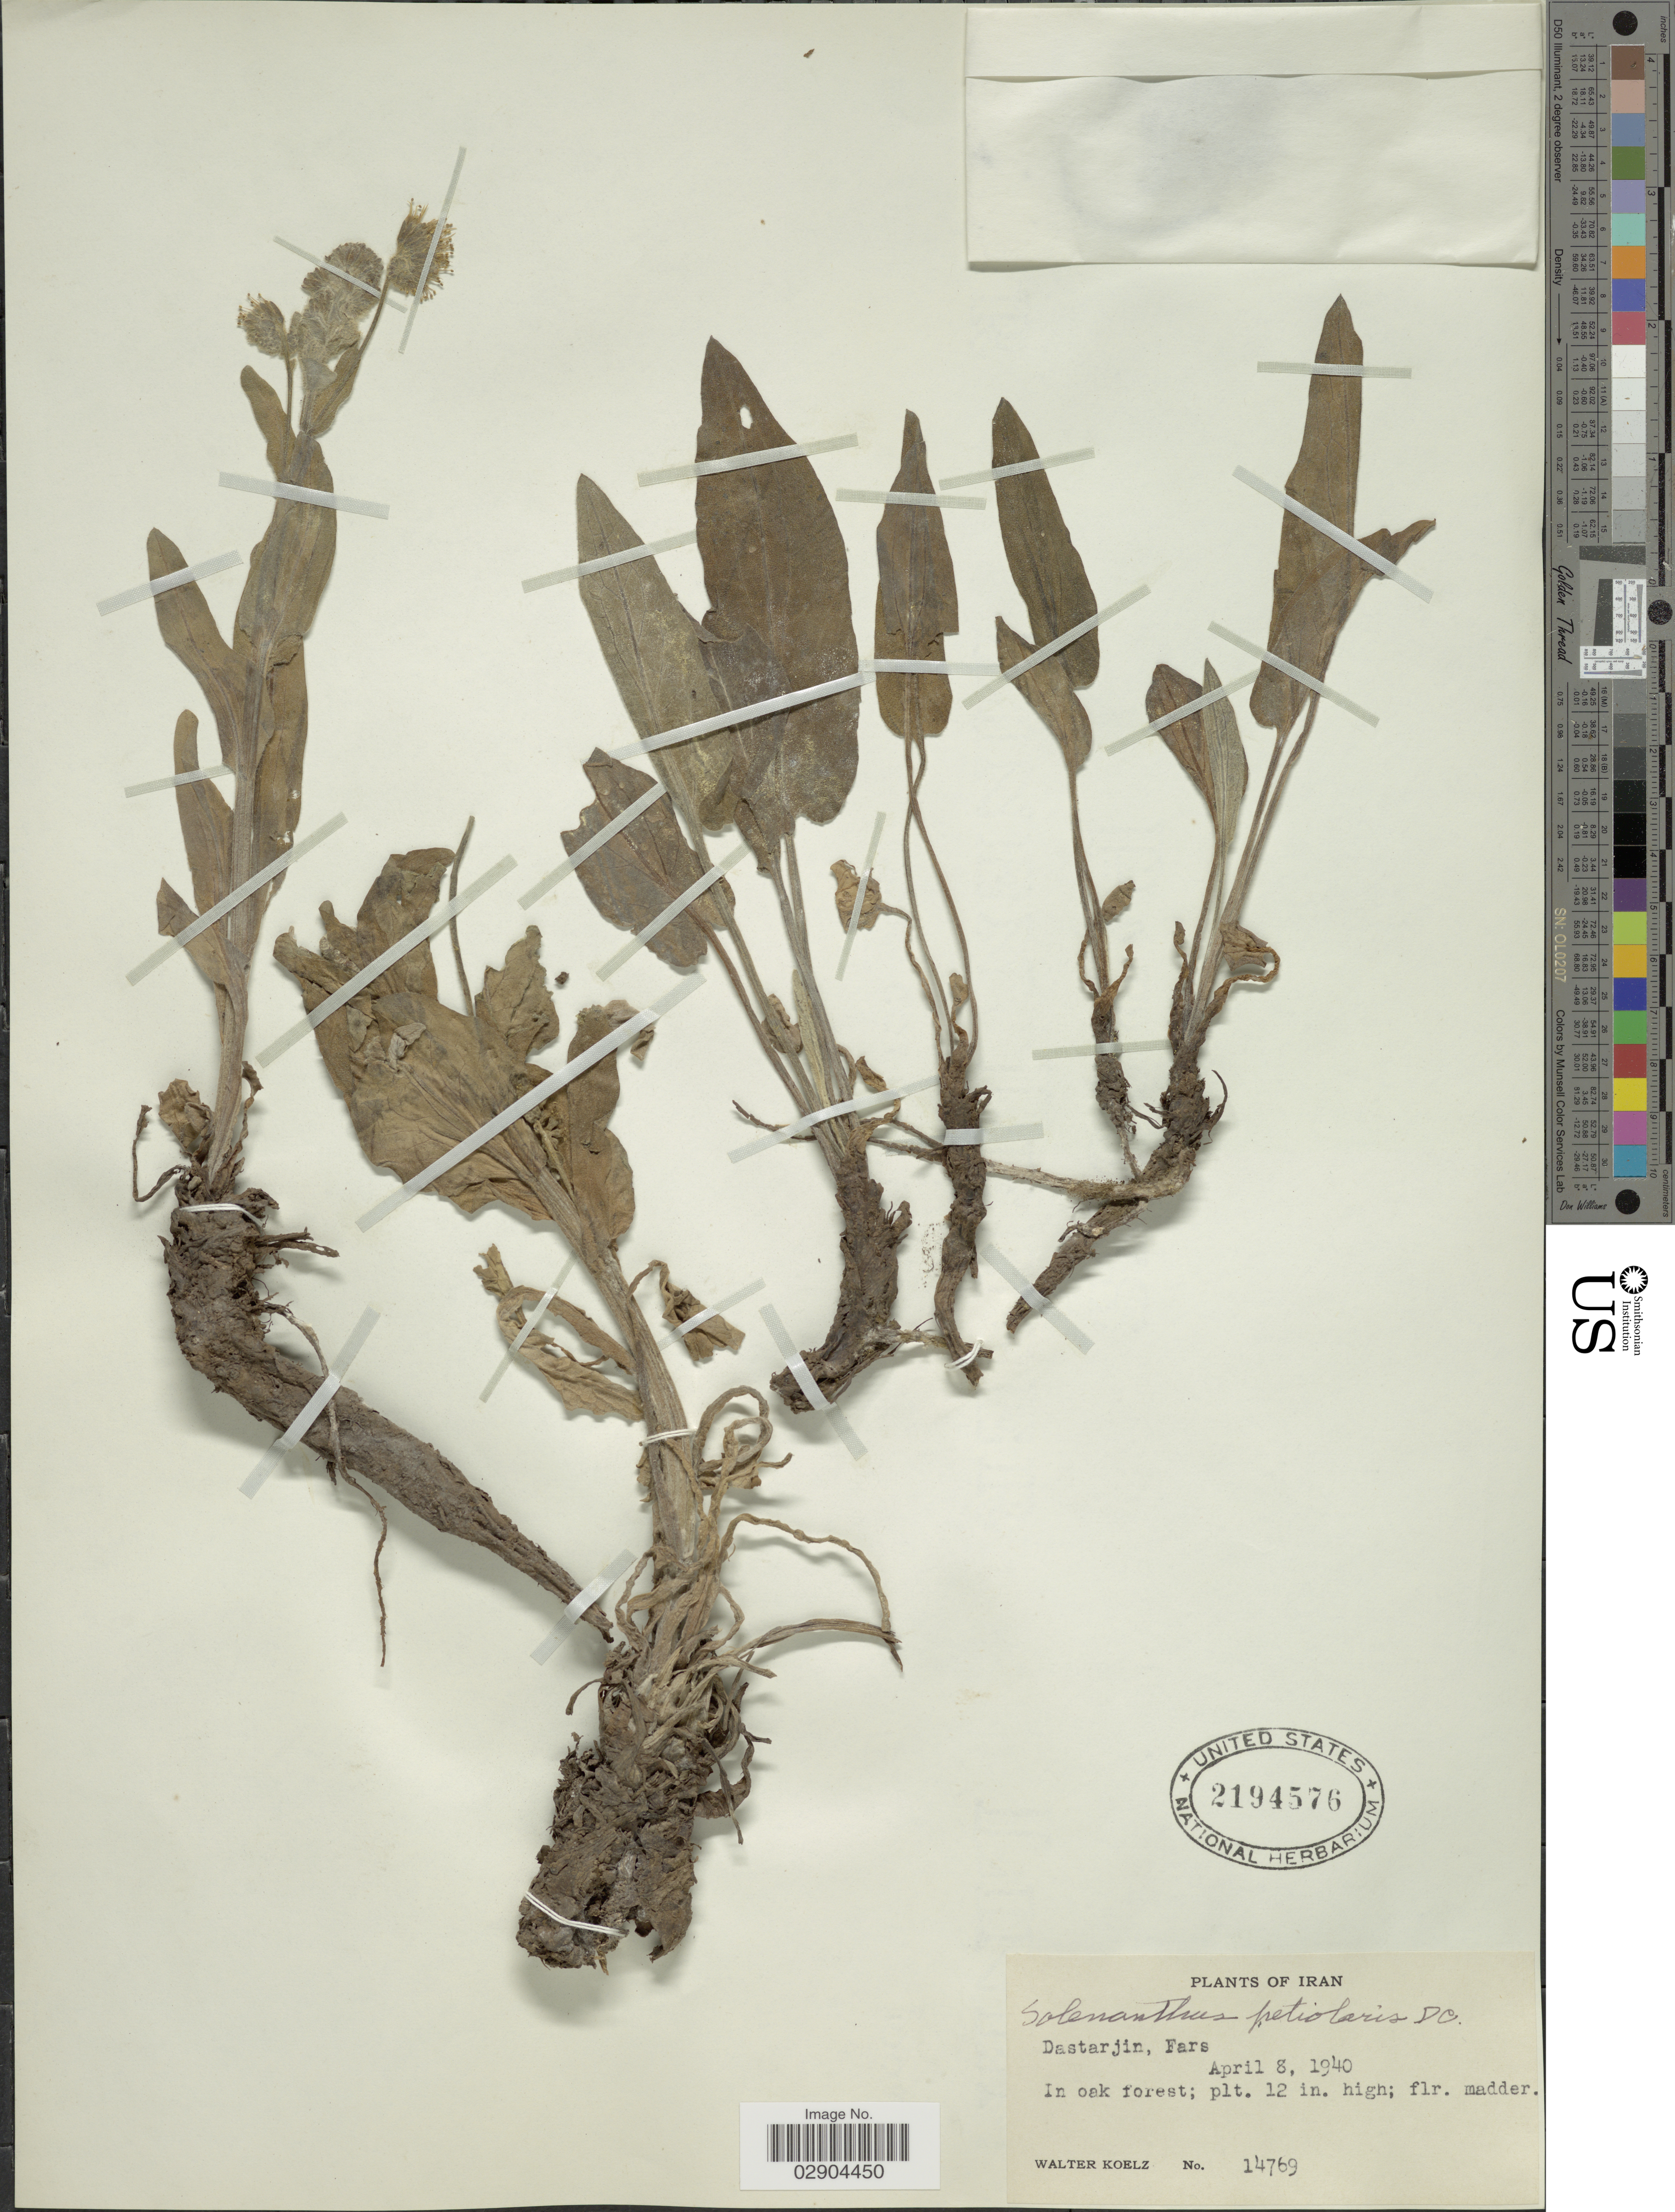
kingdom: Plantae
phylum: Tracheophyta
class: Magnoliopsida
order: Boraginales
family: Boraginaceae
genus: Solenanthus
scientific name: Solenanthus circinatus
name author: Ledeb.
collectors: W. N. Koelz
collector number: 14769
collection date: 1940-04-08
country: Iran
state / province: Fars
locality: Dastarjin, Fars.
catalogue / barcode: US 2194576